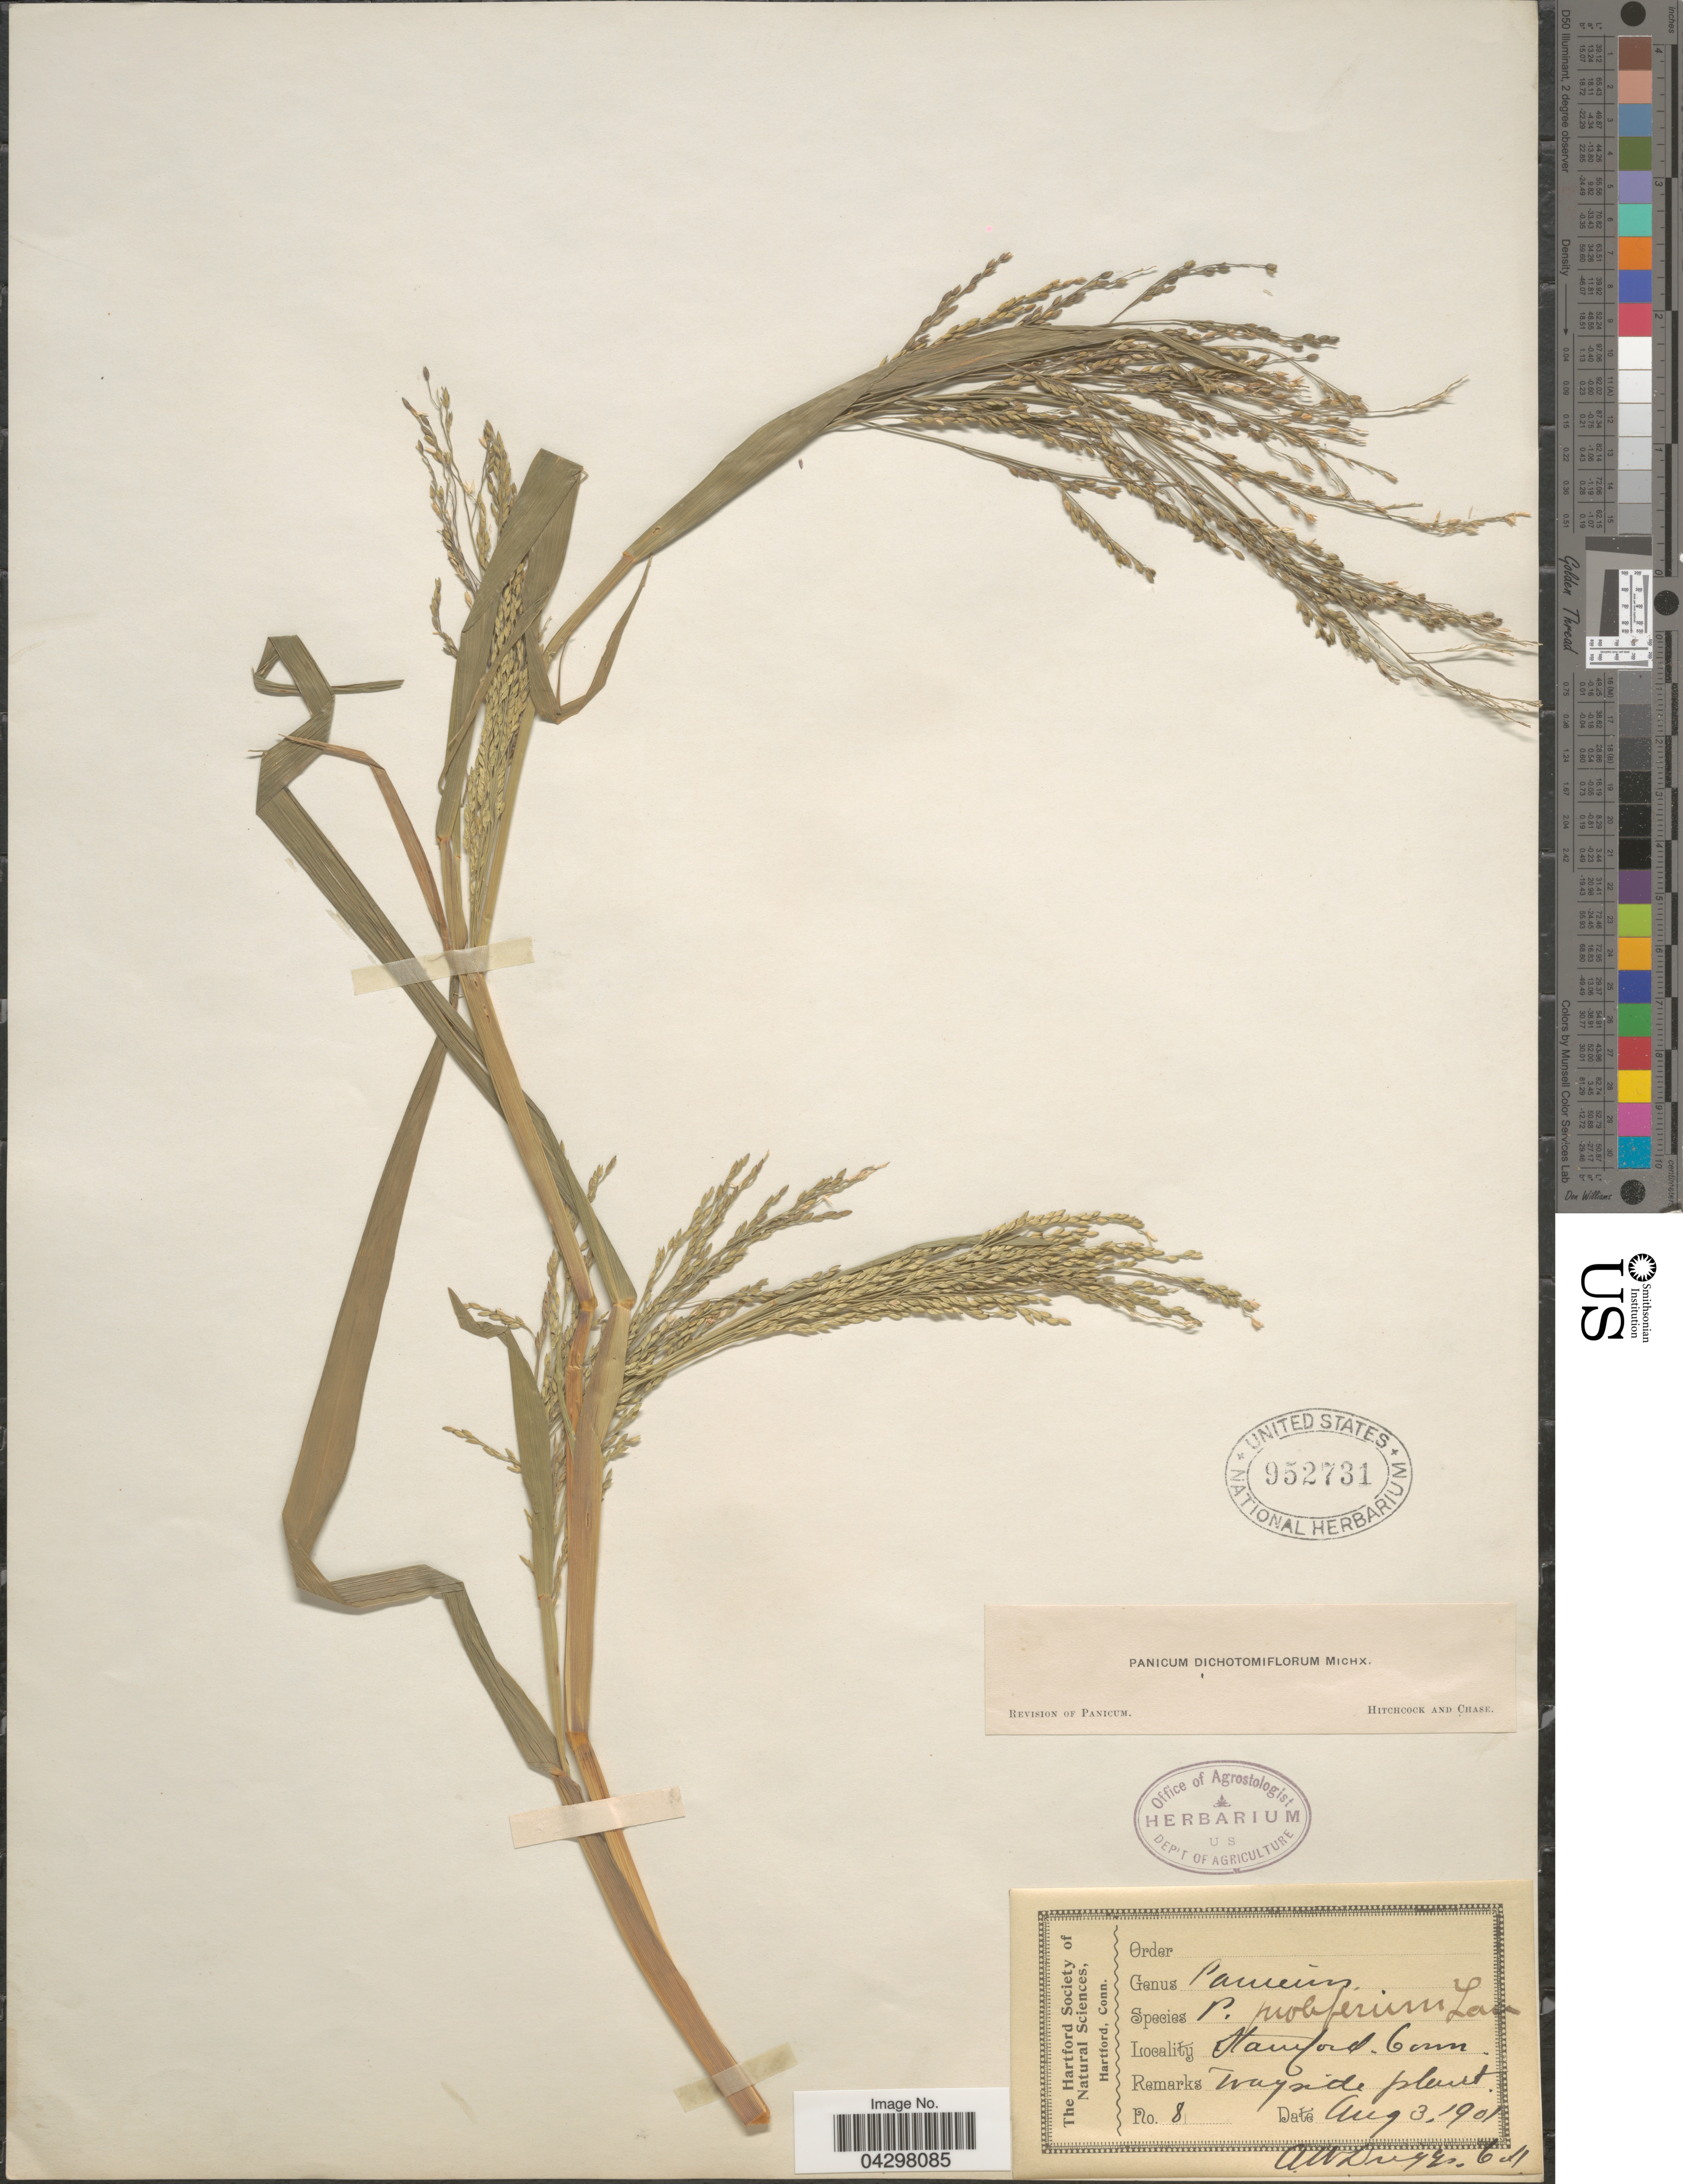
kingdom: Plantae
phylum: Tracheophyta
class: Liliopsida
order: Poales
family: Poaceae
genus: Panicum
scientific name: Panicum dichotomiflorum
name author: Michx.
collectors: A. Driggs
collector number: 8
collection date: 1901-08-03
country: United States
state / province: Connecticut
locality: Stamford.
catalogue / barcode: US 952731